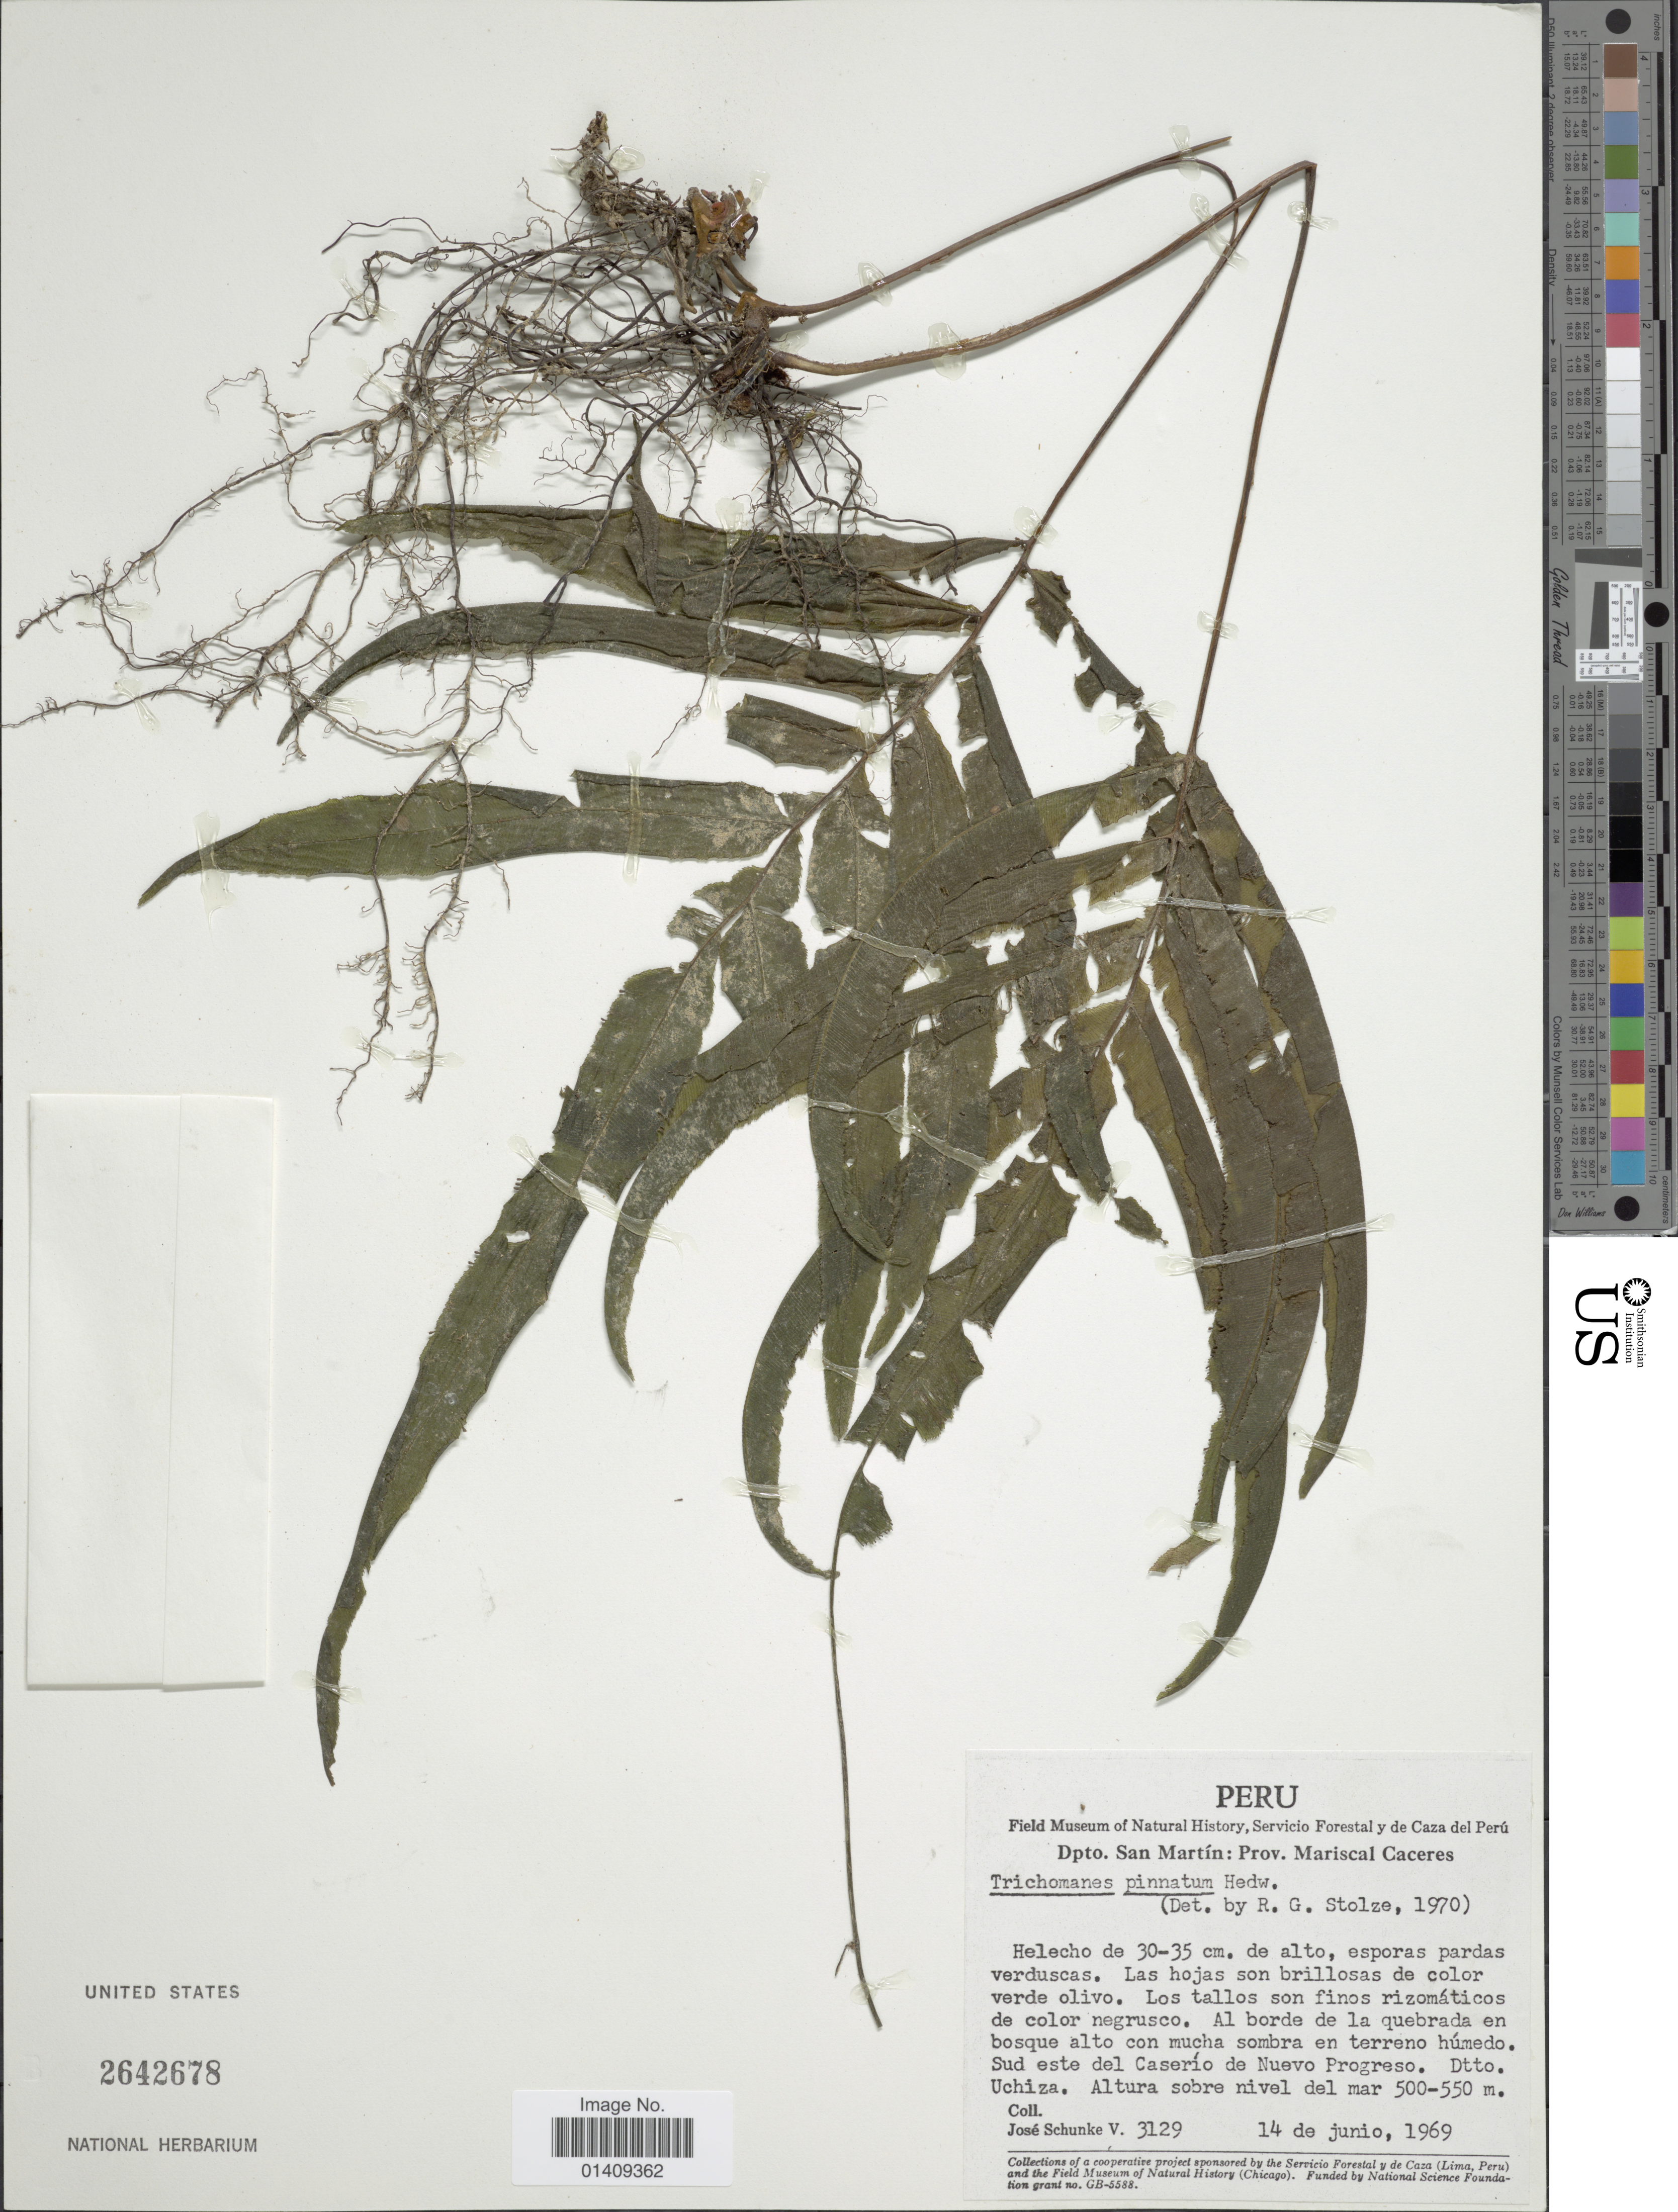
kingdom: Plantae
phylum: Tracheophyta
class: Polypodiopsida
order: Hymenophyllales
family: Hymenophyllaceae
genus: Trichomanes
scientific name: Trichomanes pinnatum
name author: Hedw.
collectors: J. Schunke Vigo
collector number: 3129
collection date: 1969-06-14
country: Peru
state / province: San Martín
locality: Dpto. San Martin prov. Mariscal Caceres Sud este del Caserio de Nuevo Progreso dtto Uchiza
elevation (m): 500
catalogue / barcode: US 2642678